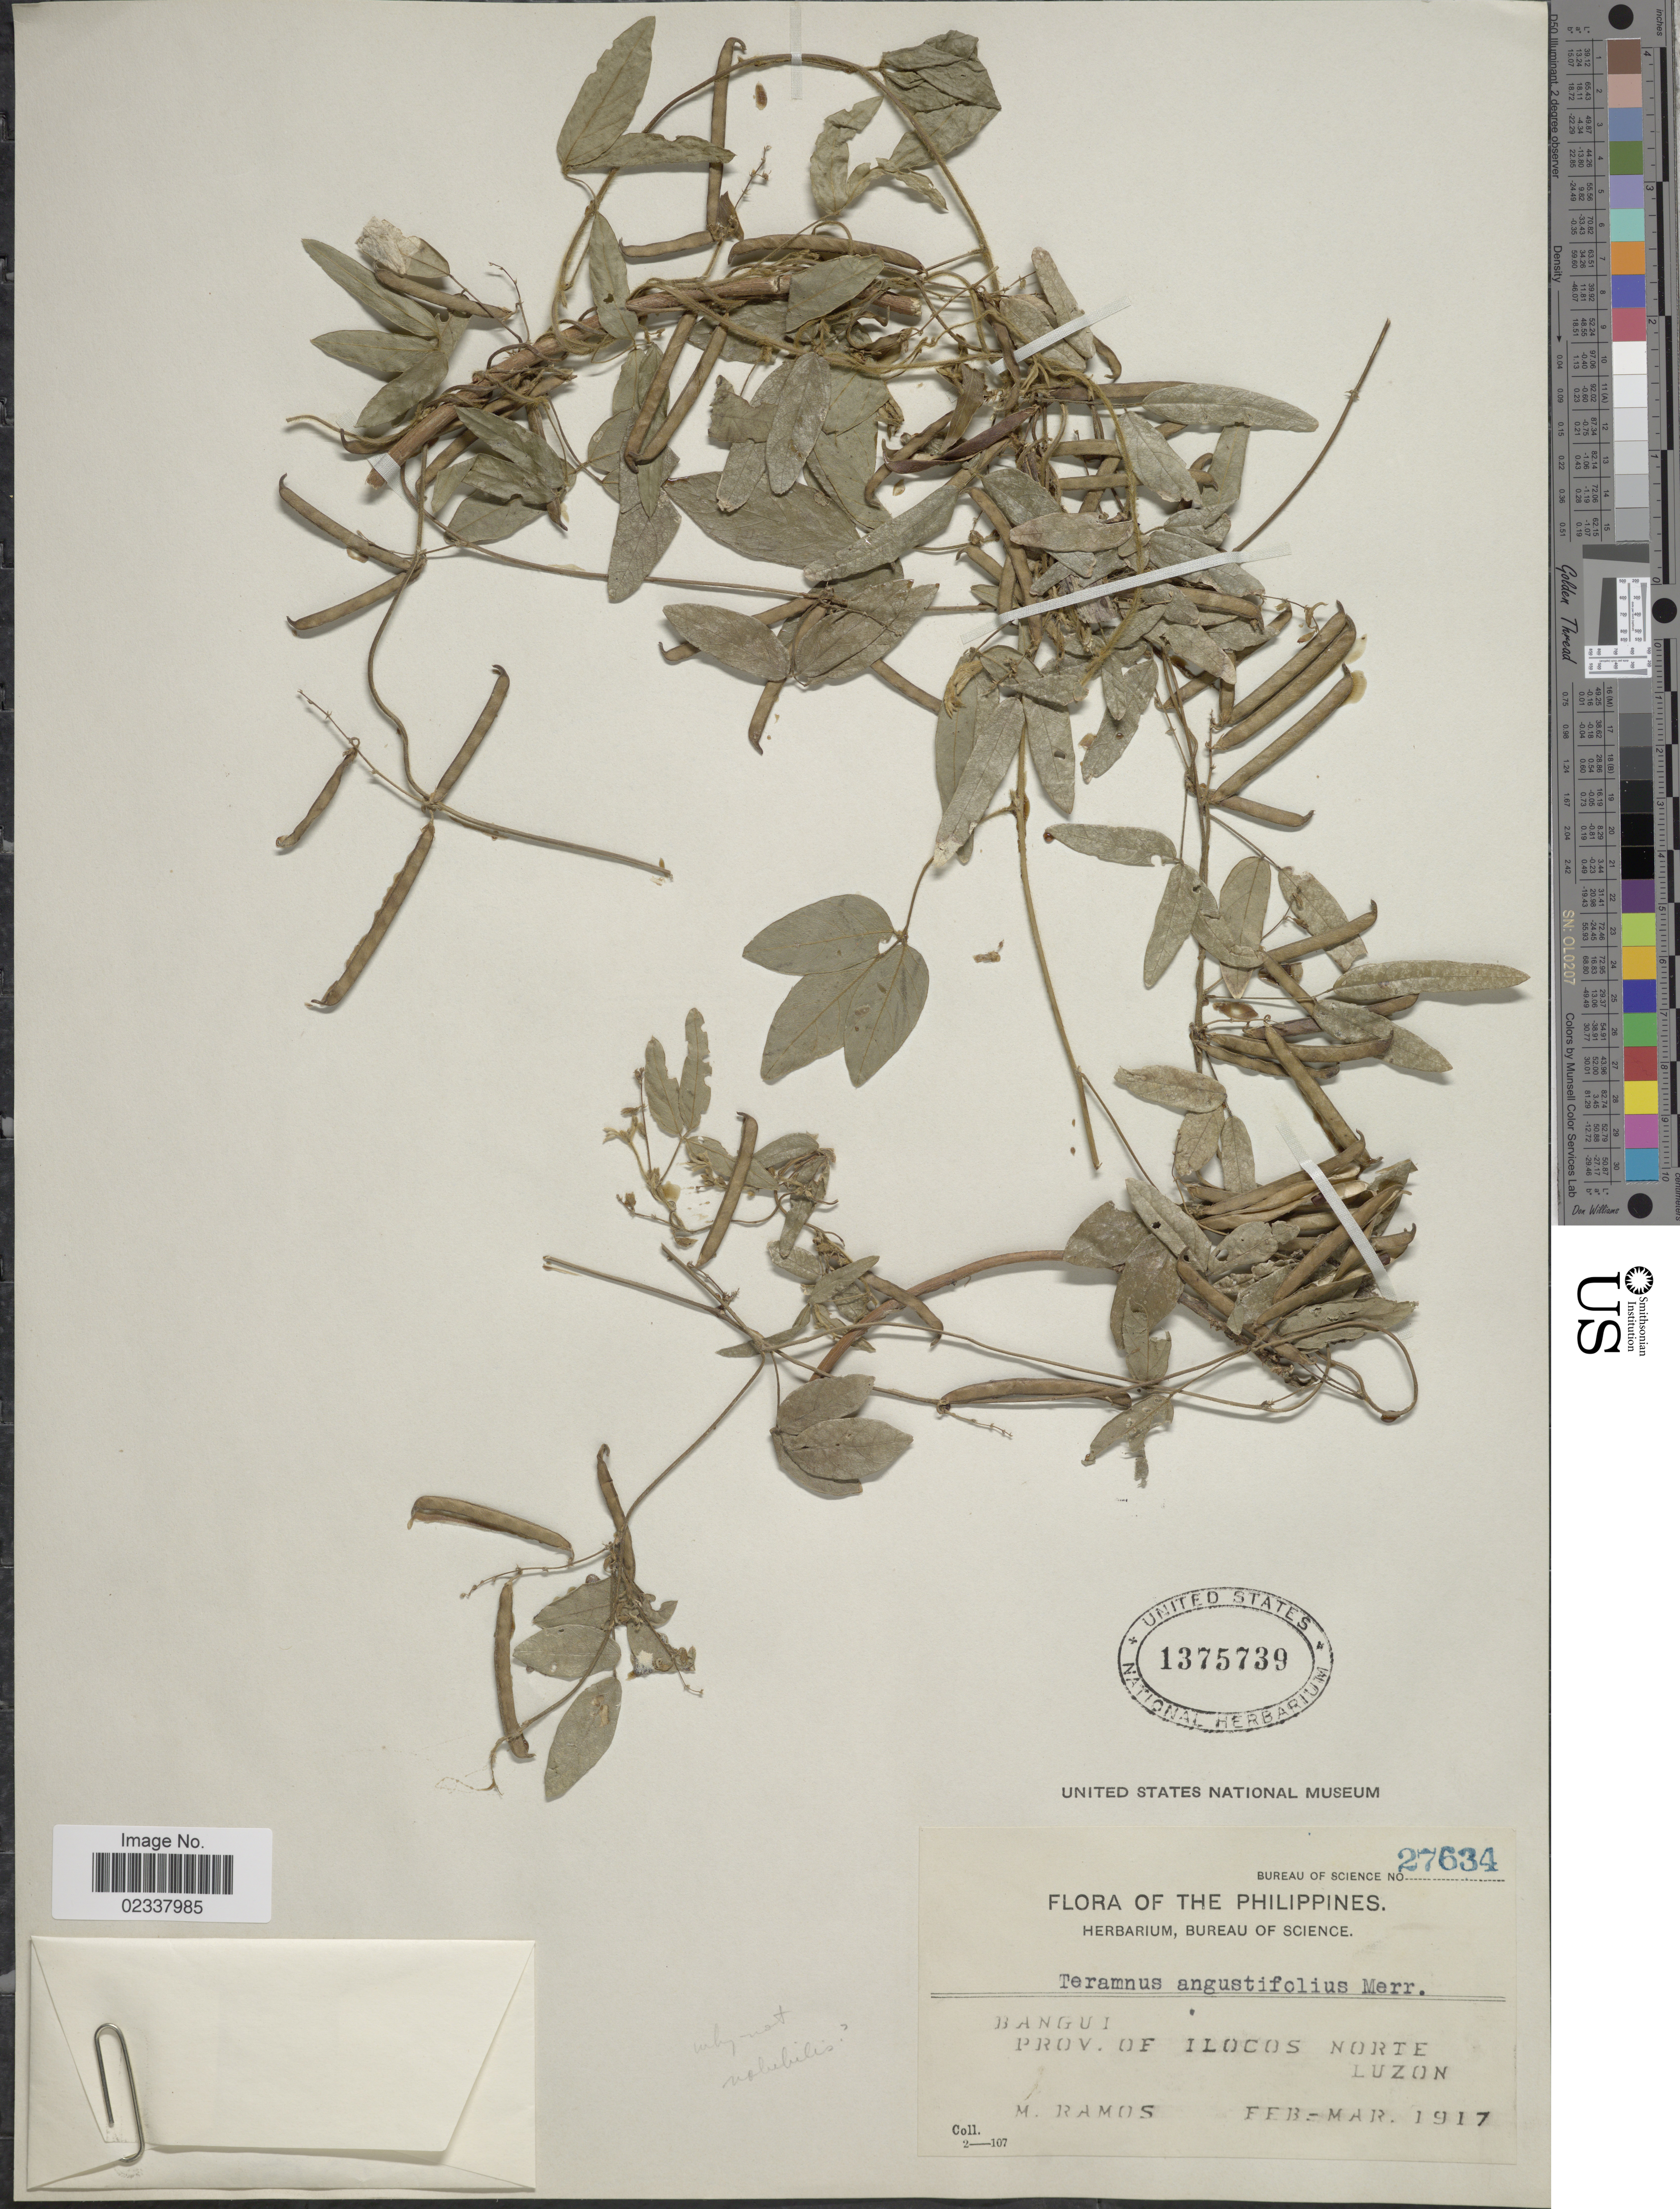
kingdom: Plantae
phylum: Tracheophyta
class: Magnoliopsida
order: Fabales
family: Fabaceae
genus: Teramnus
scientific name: Teramnus angustifolius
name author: Merr.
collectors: M. Ramos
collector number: Bureau of Science 27634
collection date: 1917-02/1917-03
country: Philippines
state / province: Ilocos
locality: Bangui, Prov. of Ilocos Norte Luzon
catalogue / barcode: US 1375739